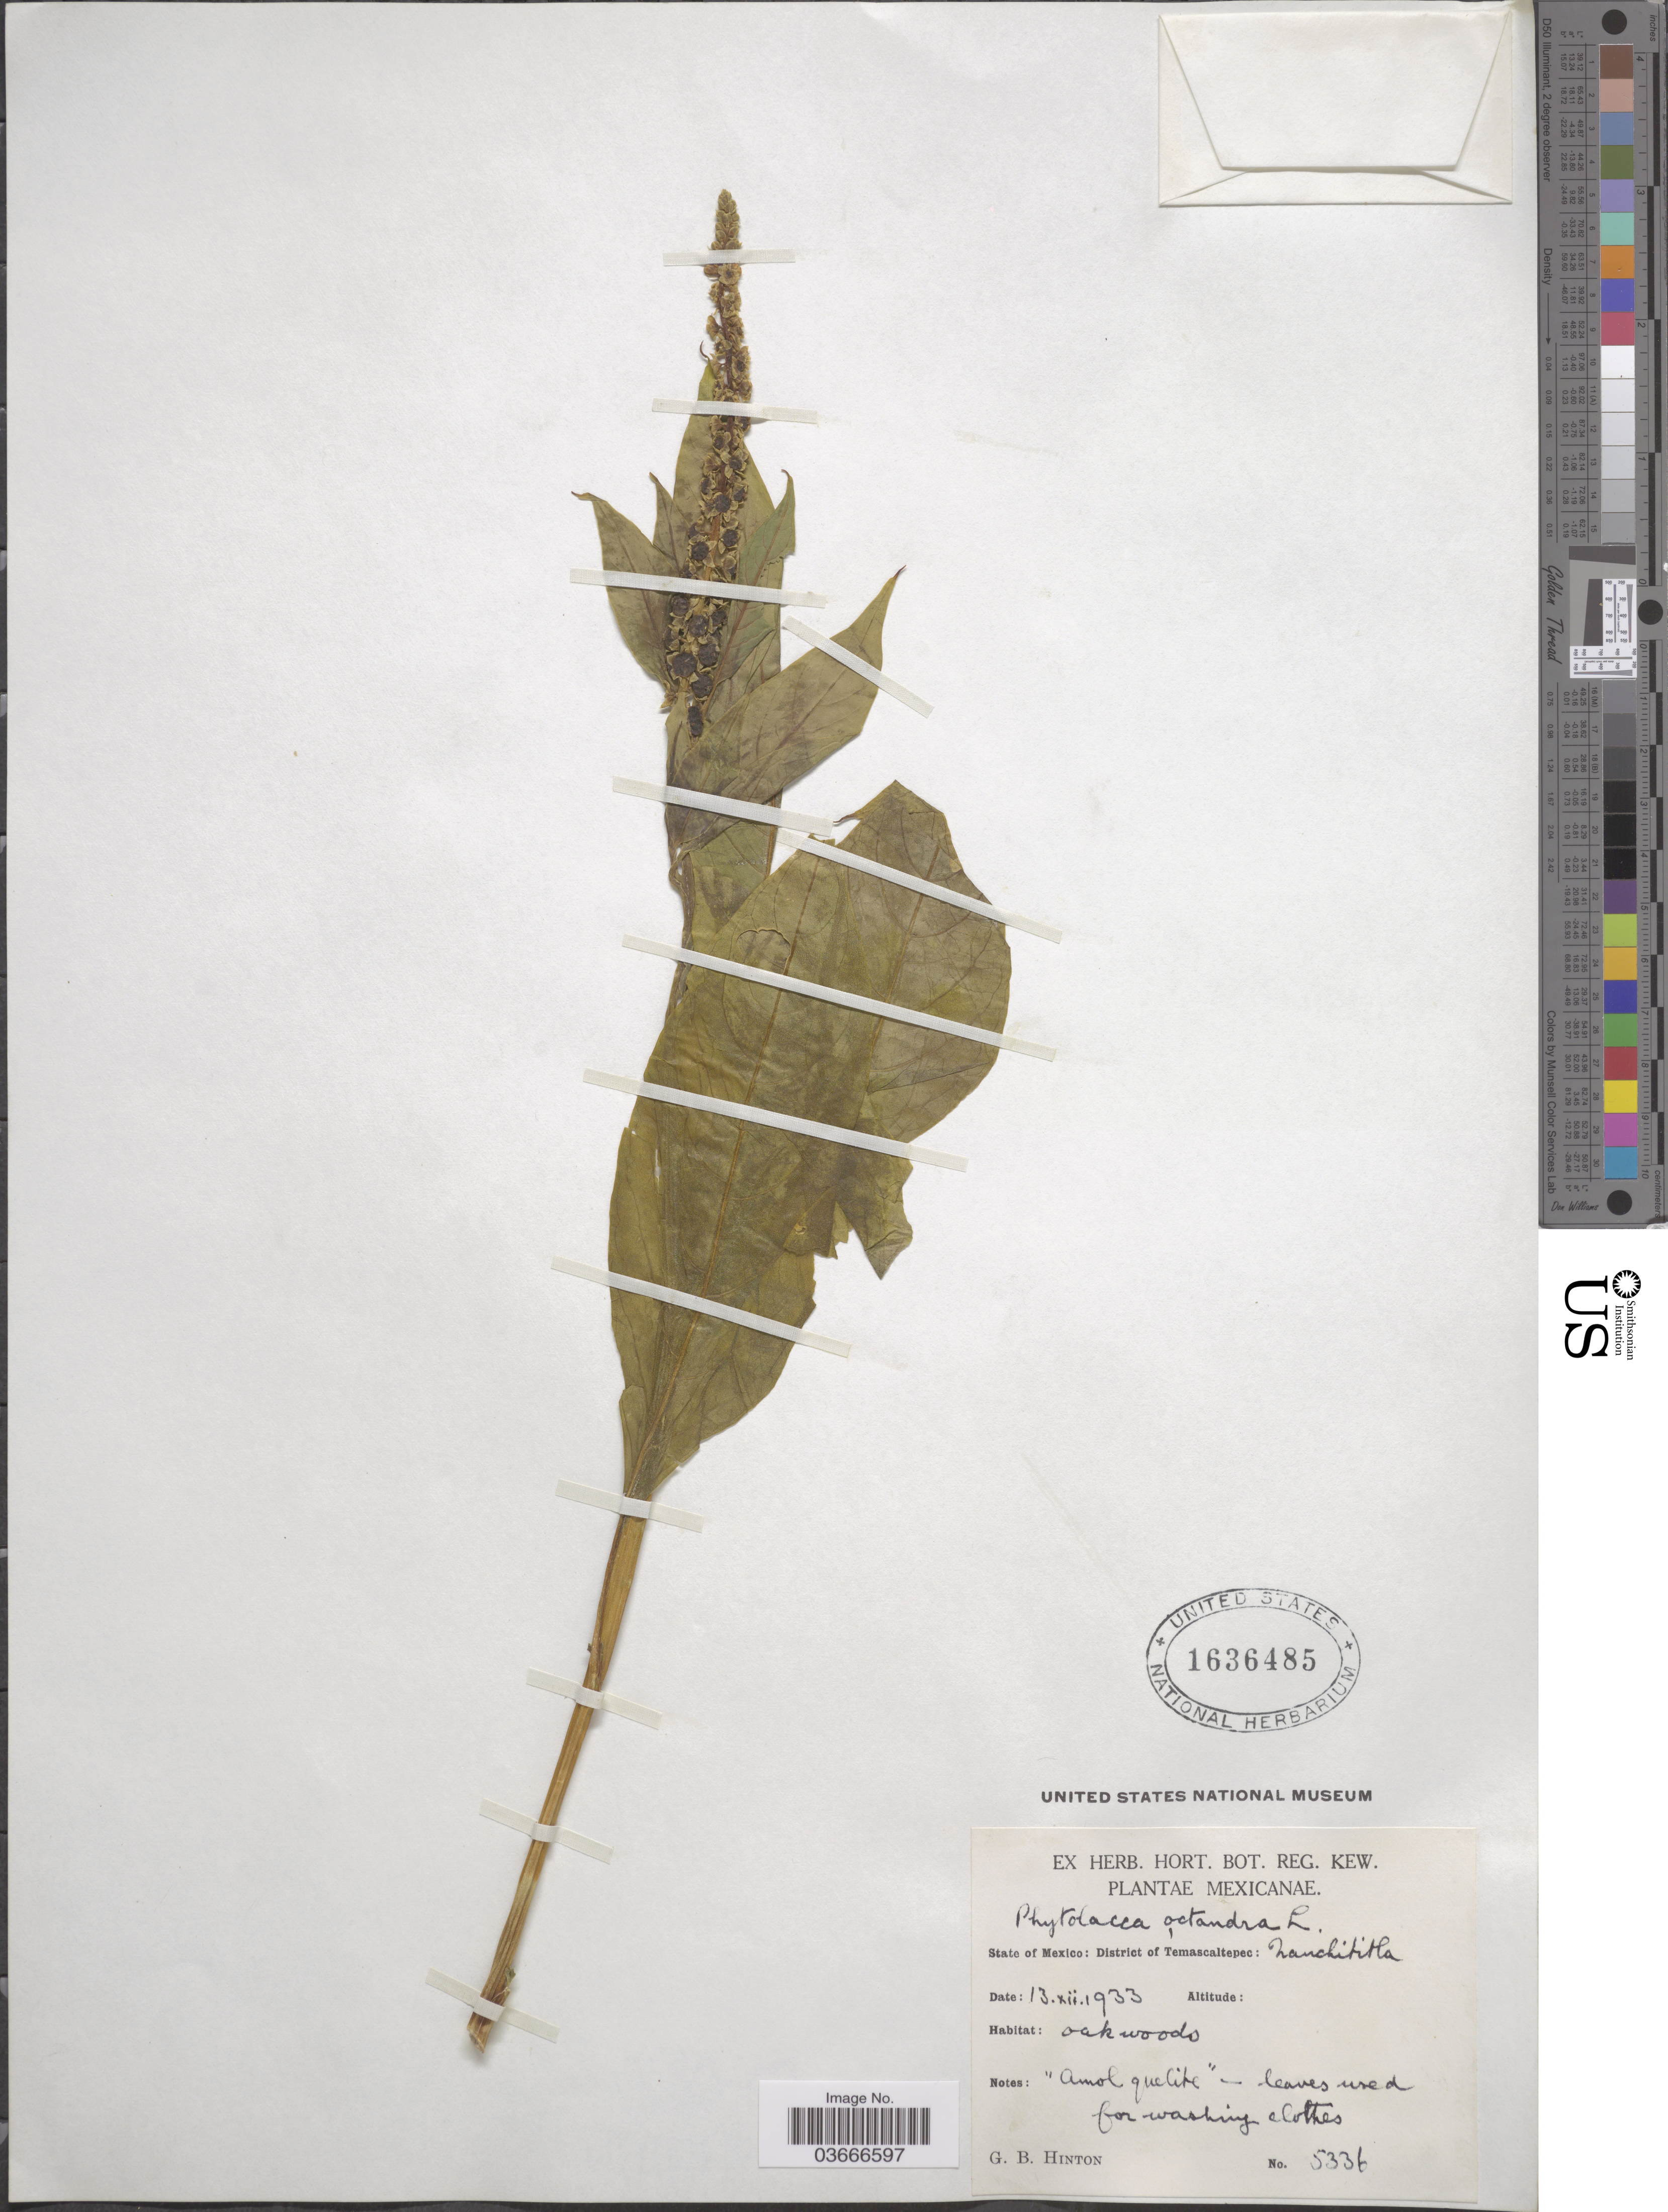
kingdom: Plantae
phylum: Tracheophyta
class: Magnoliopsida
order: Caryophyllales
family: Phytolaccaceae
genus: Phytolacca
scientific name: Phytolacca octandra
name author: L.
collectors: G. B. Hinton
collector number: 5336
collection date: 1933-12-13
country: Mexico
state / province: México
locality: District of Temascaltepec: Zanchittila.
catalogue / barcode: US 1636485